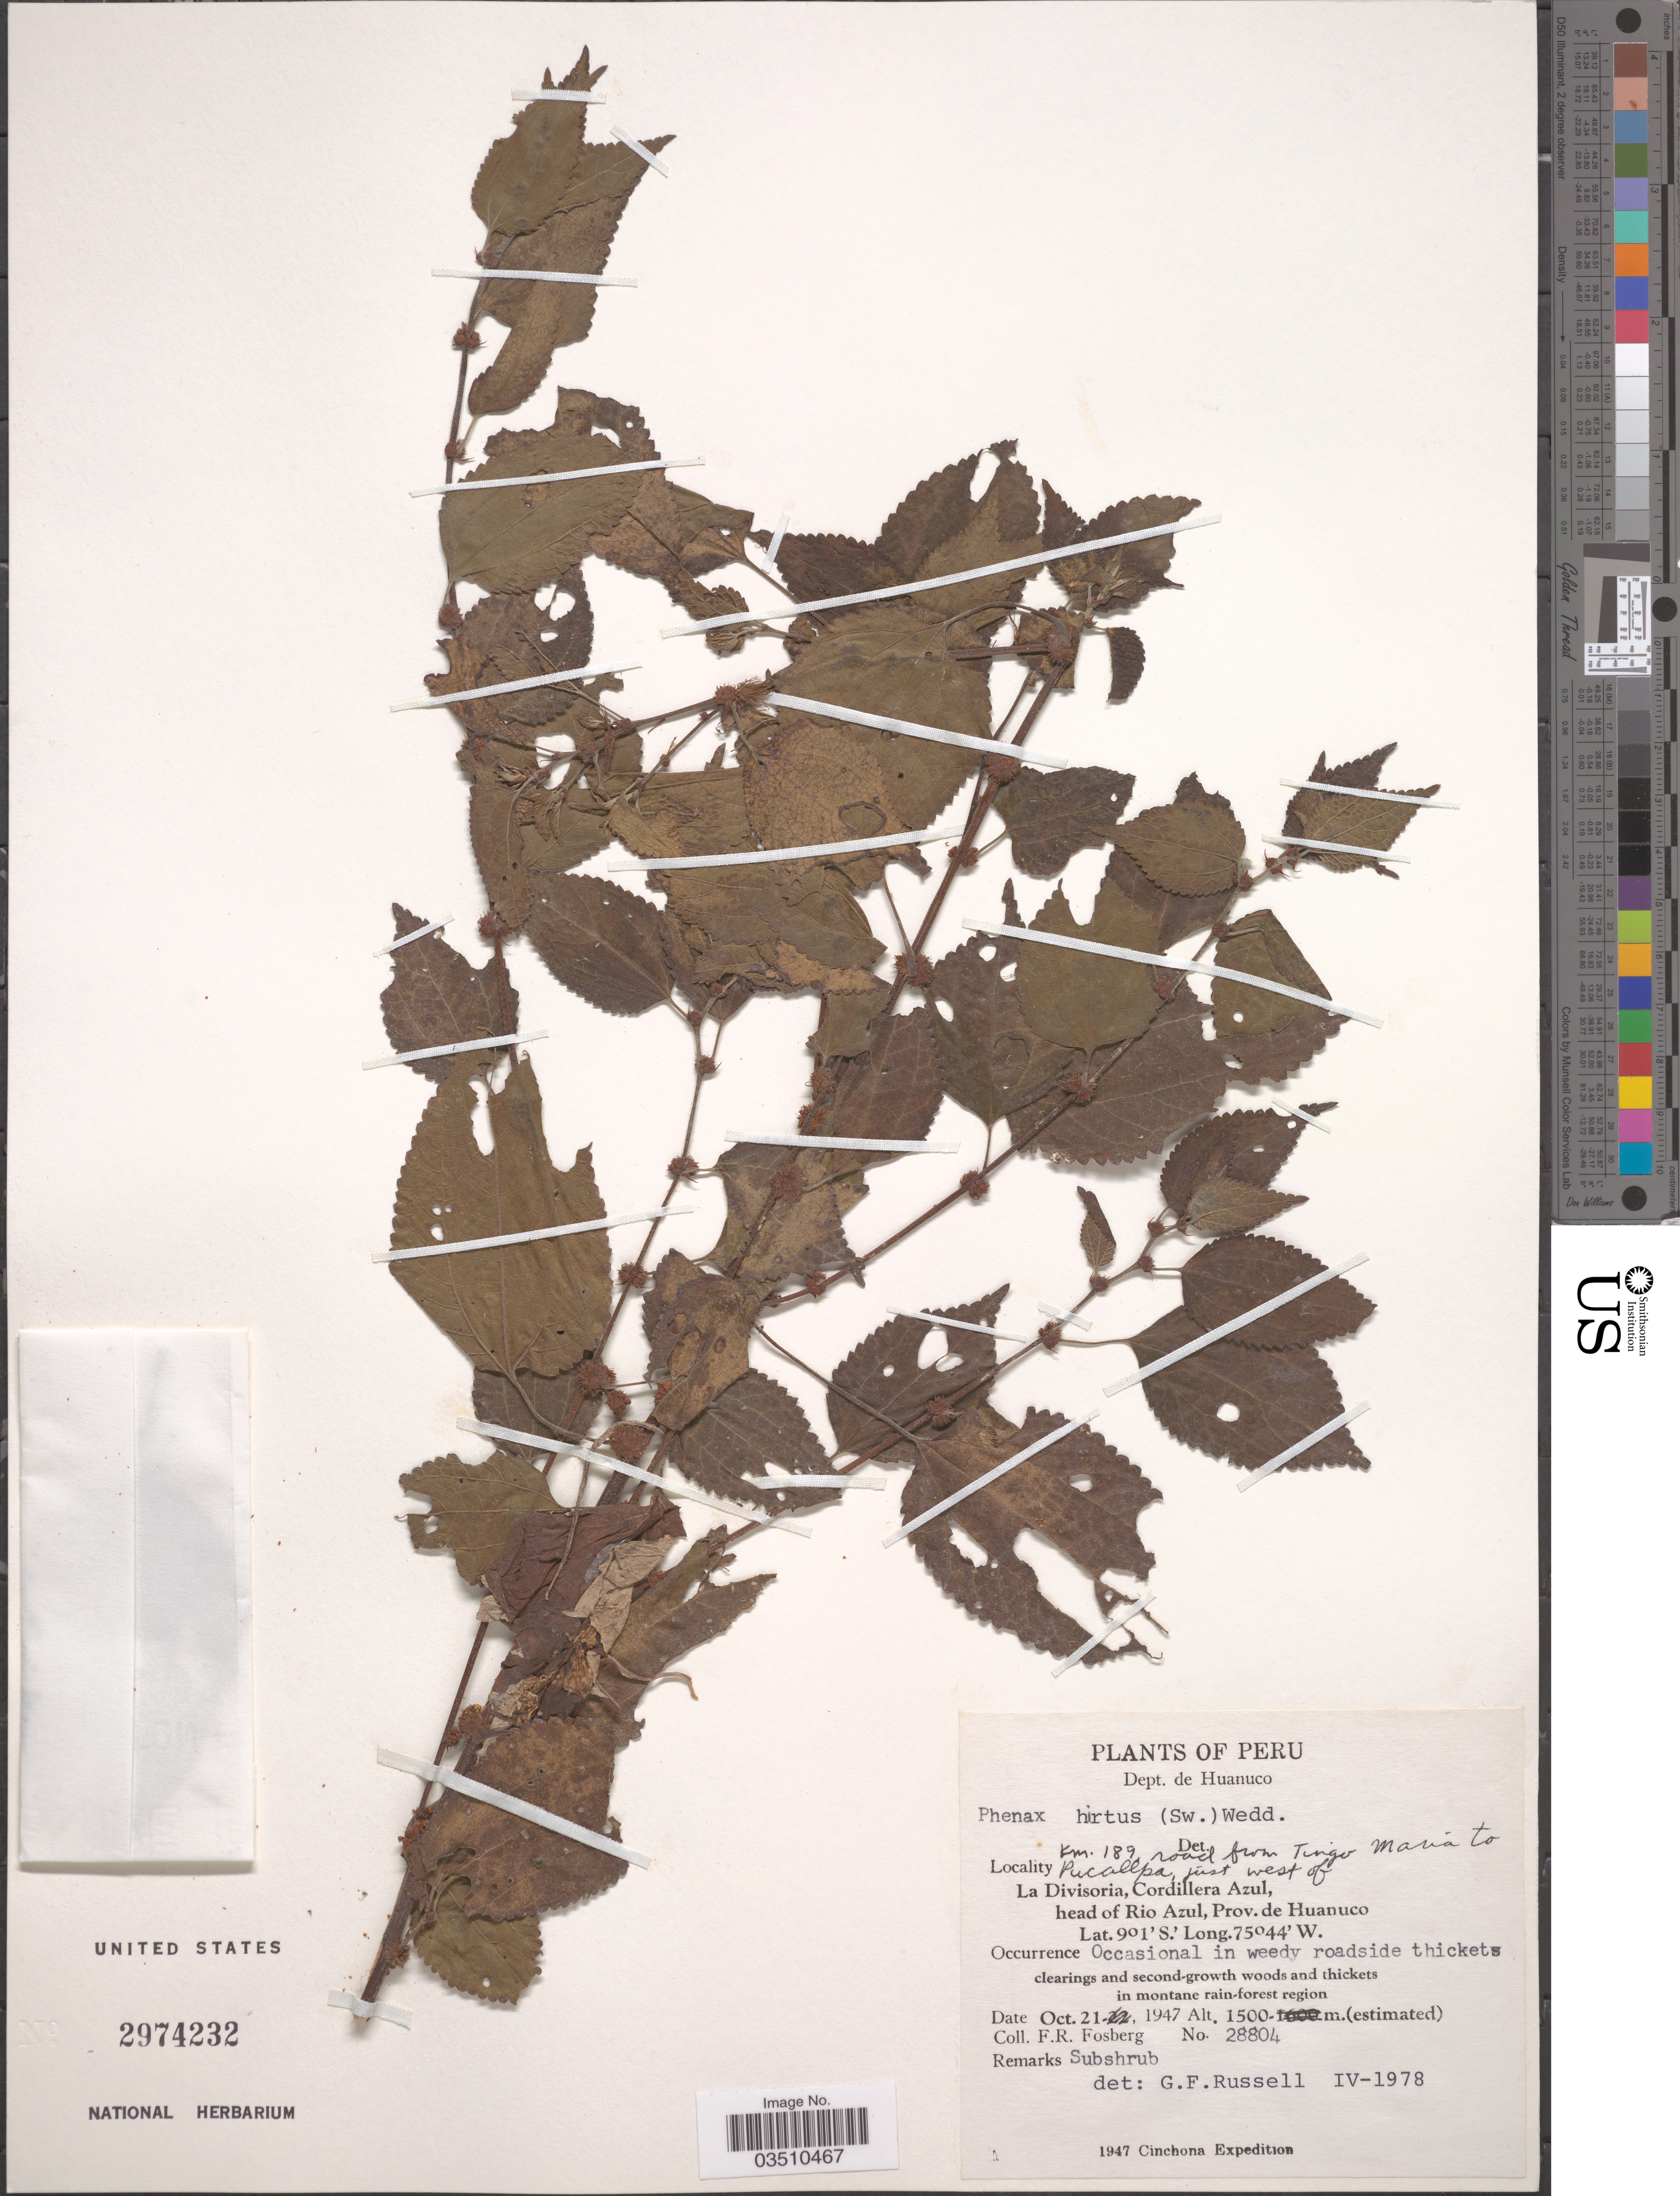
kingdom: Plantae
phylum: Tracheophyta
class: Magnoliopsida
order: Rosales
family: Urticaceae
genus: Phenax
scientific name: Phenax hirtus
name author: (Sw.) Wedd.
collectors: F. R. Fosberg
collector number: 28804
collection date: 1947-10-21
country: Peru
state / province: Huánuco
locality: Dept. de Huanuco. Km. 189, road from Tingo Maria to Pucallpa, just west of La Divisoria, Cordillera Azul, head of Rio Azul.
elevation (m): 1500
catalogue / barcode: US 2974232